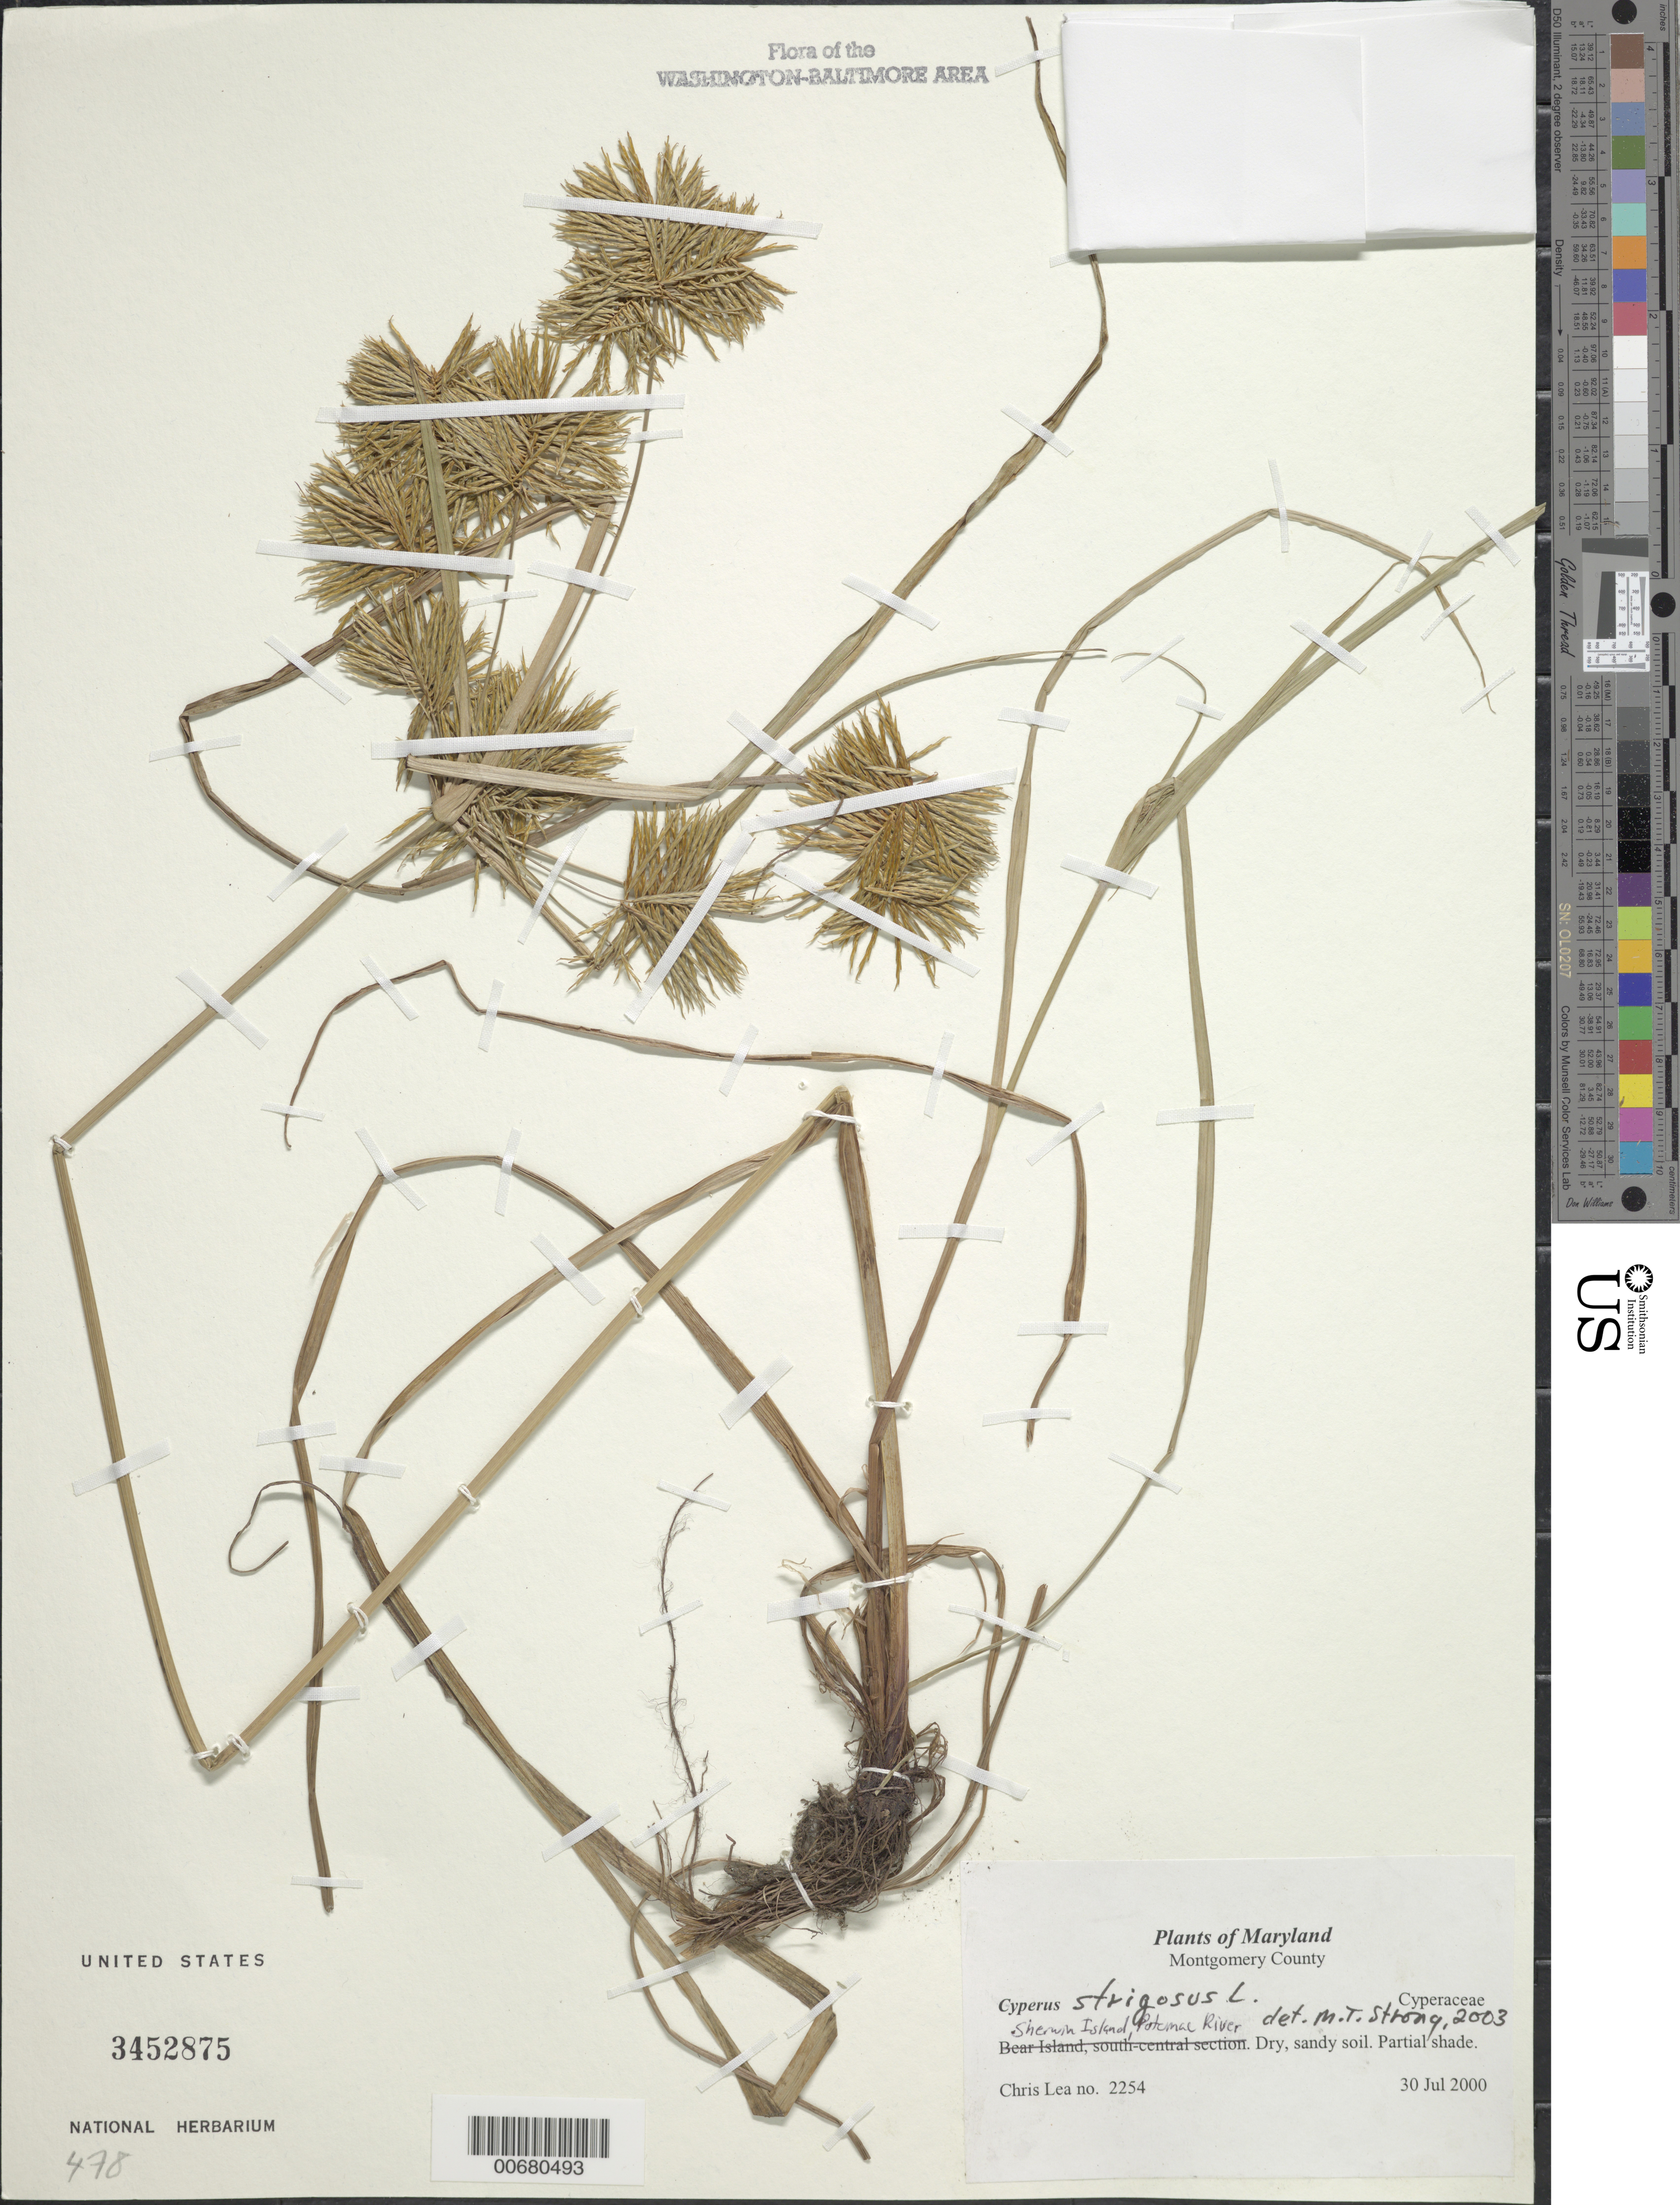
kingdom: Plantae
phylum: Tracheophyta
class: Liliopsida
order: Poales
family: Cyperaceae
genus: Cyperus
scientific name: Cyperus strigosus L.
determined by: Strong, M. T., (US), Smithsonian Institution - National Museum of Natural History (UNITED STATES)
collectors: C. Lea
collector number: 2254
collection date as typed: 30 Jul 2000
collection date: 2000-07-30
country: United States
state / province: Maryland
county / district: Montgomery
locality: Sherwin Island, Potomac River.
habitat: Dry sandy soil. Partial shade.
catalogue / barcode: US 3452875